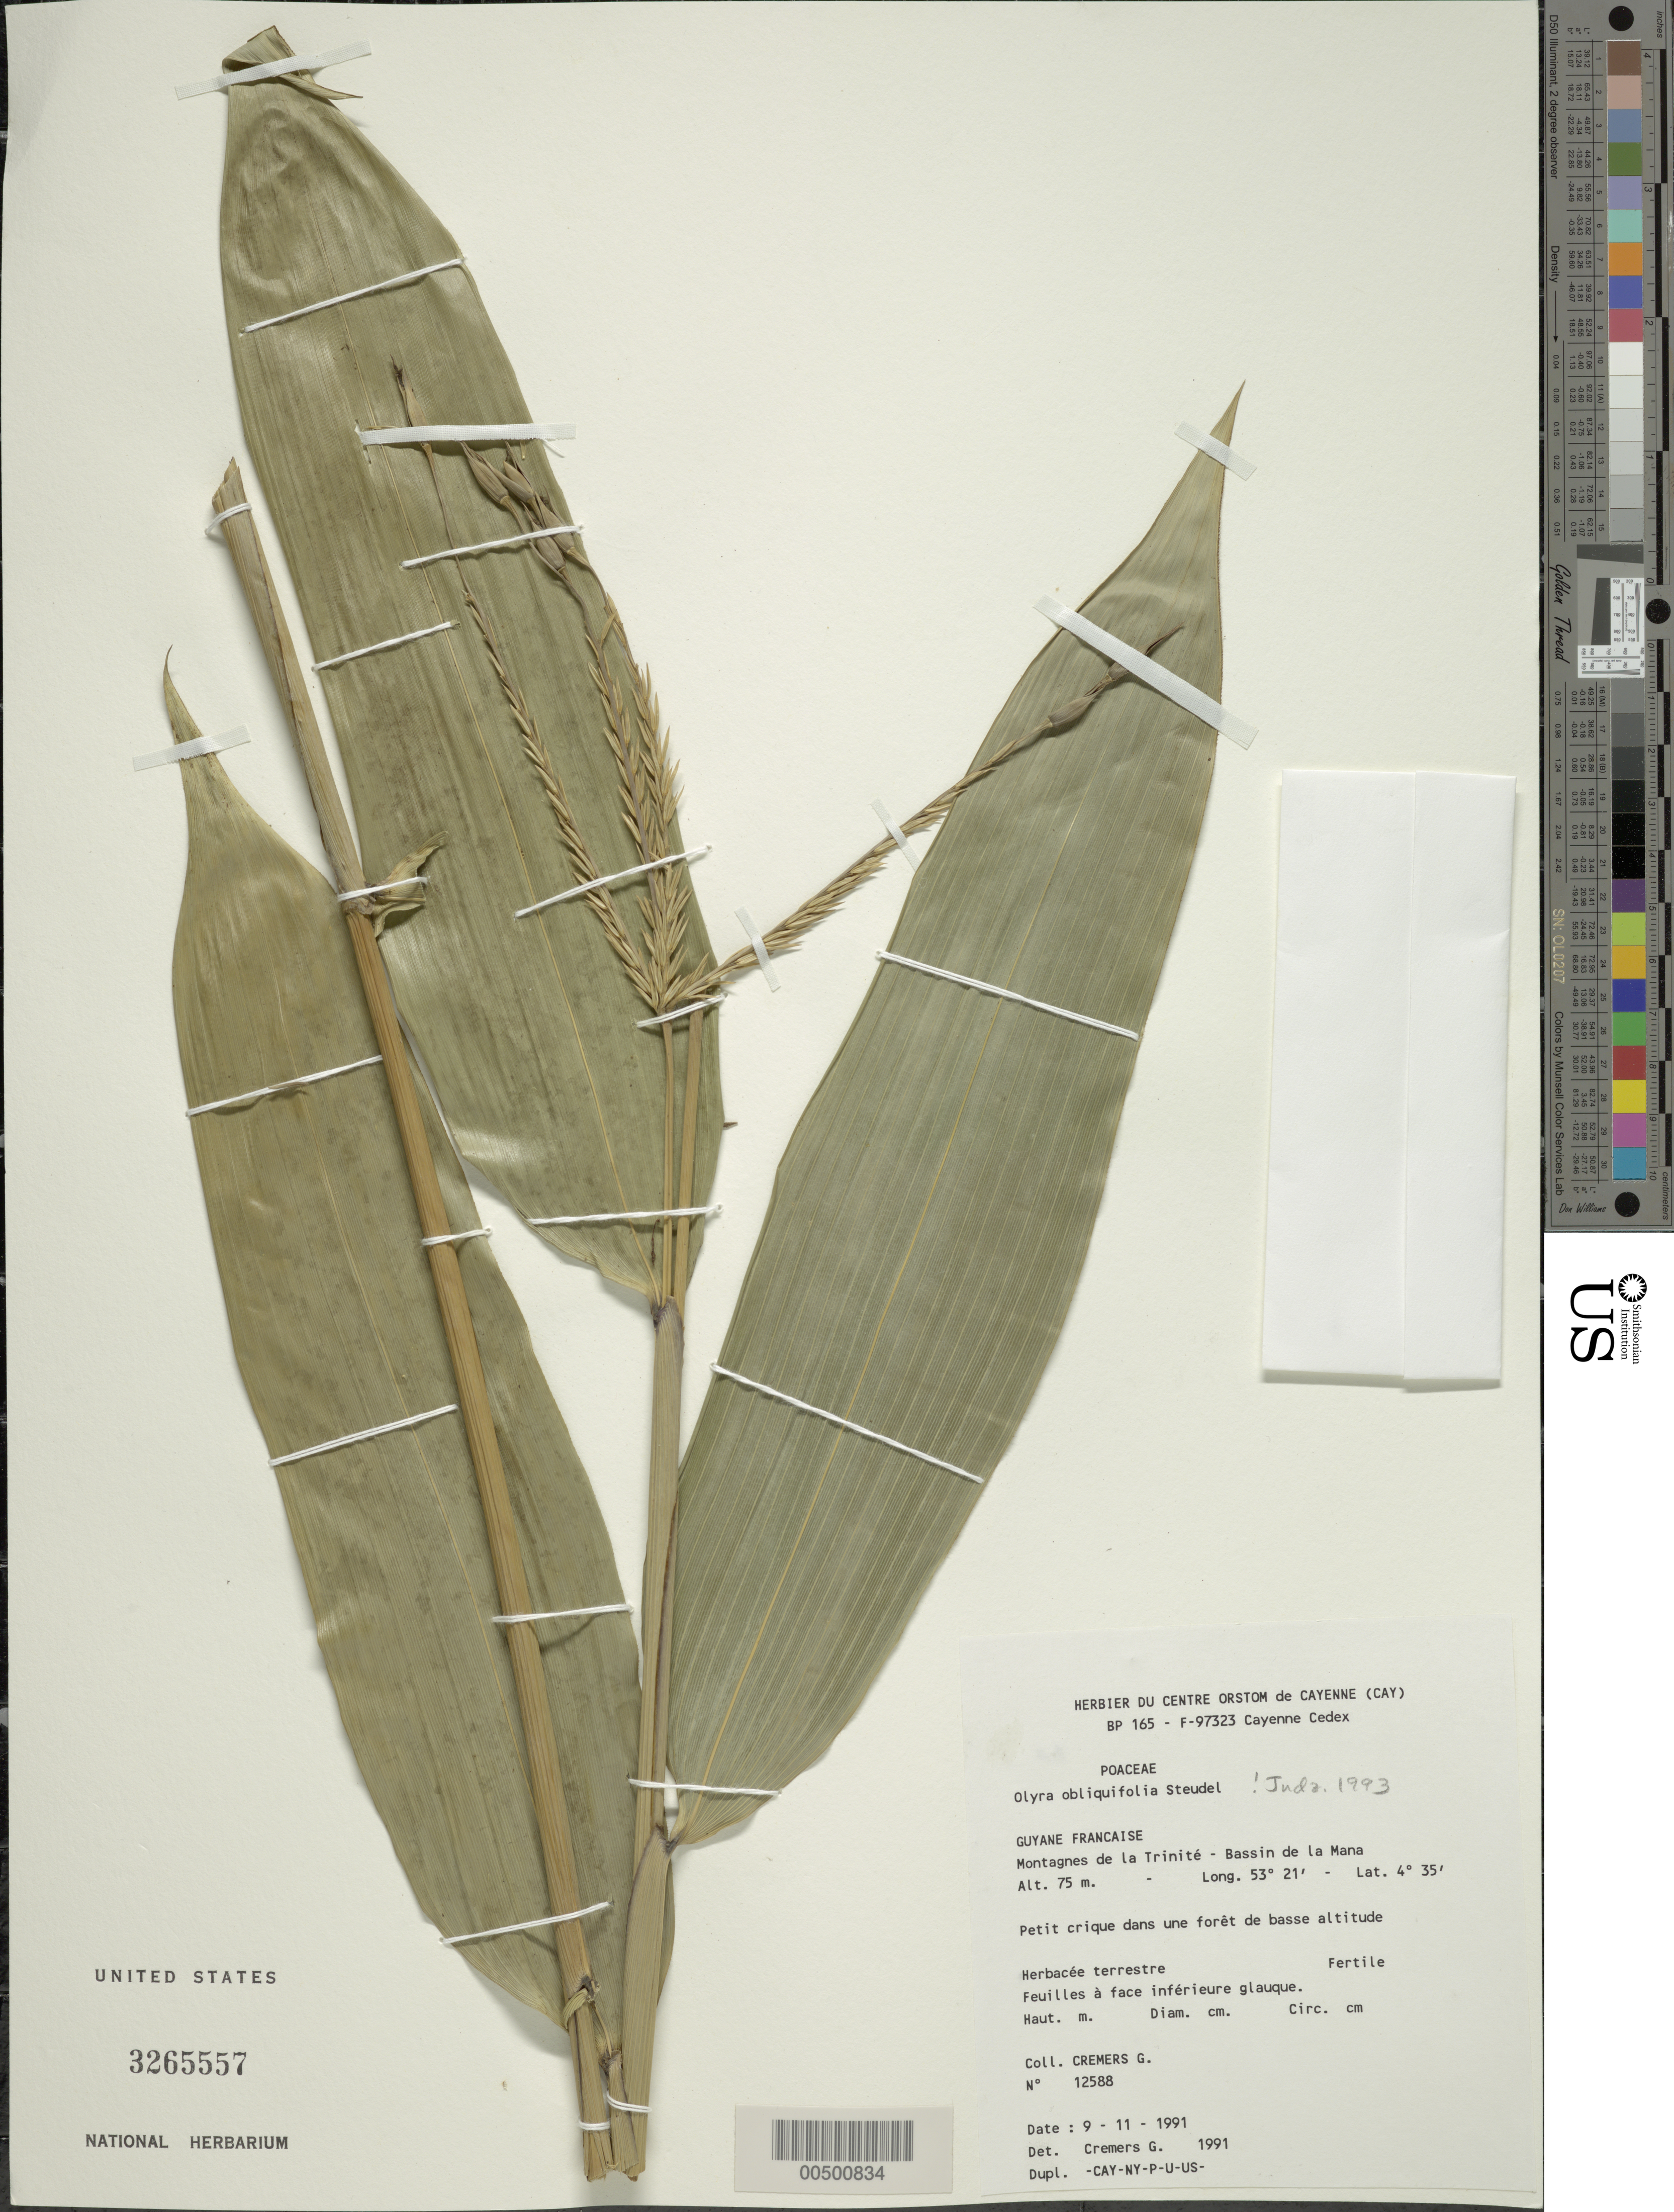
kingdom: Plantae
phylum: Tracheophyta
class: Liliopsida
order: Poales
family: Poaceae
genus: Olyra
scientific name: Olyra obliquifolia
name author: Steud.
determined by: Judziewicz, E. J.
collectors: G. Cremers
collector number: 12588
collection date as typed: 09 Nov 1991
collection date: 1991-11-09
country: French Guiana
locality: Montagnes de la trinite - bassin de la mana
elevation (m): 75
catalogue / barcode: US 3265557